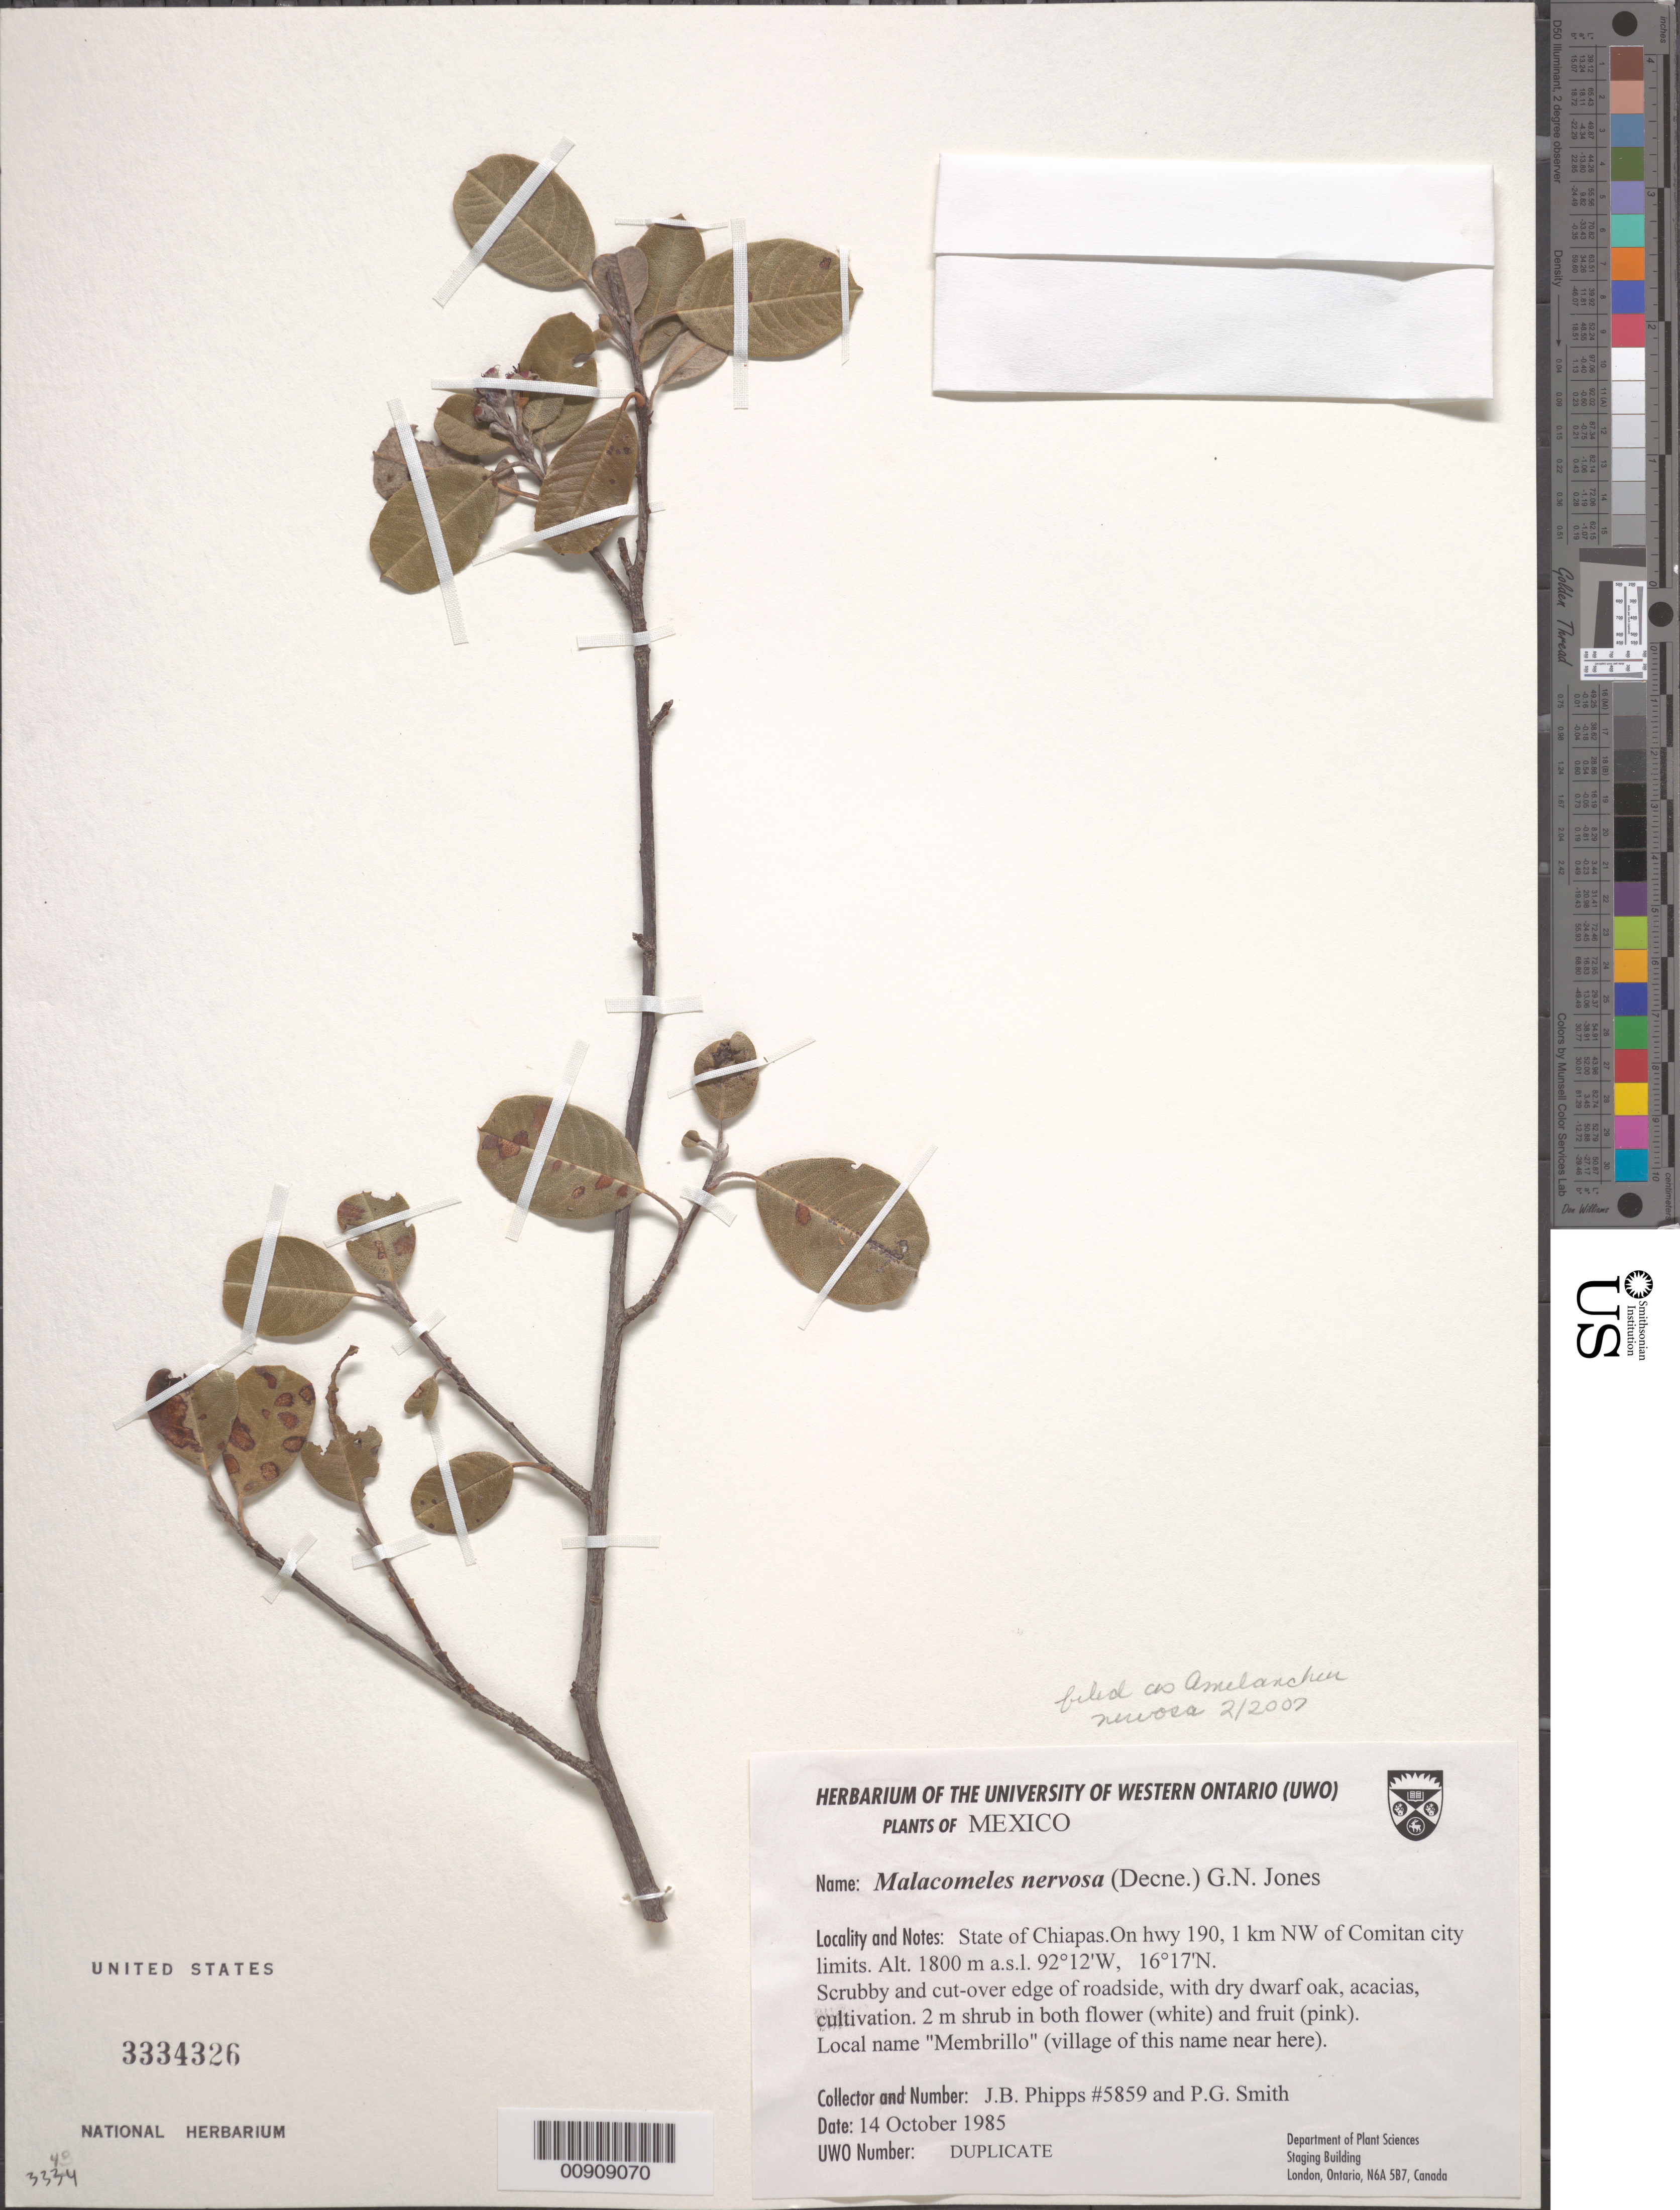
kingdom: Plantae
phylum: Tracheophyta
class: Magnoliopsida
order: Rosales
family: Rosaceae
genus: Malacomeles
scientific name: Malacomeles nervosa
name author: (Decne.) G.N. Jones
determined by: Strong, Mark T., (BOT), Smithsonian Institution - National Museum of Natural History (UNITED STATES)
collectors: J. Phipps & P. Smith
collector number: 5859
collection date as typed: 14 Oct 1985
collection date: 1985-10-14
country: Mexico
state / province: Chiapas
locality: State of Chiapas. On hwy 190, 1 km NW of Comitan City limits.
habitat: Scrubby and cut-over edge of roadside, with dry dwarf oak, acacias, cultivation.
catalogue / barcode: US 3334326